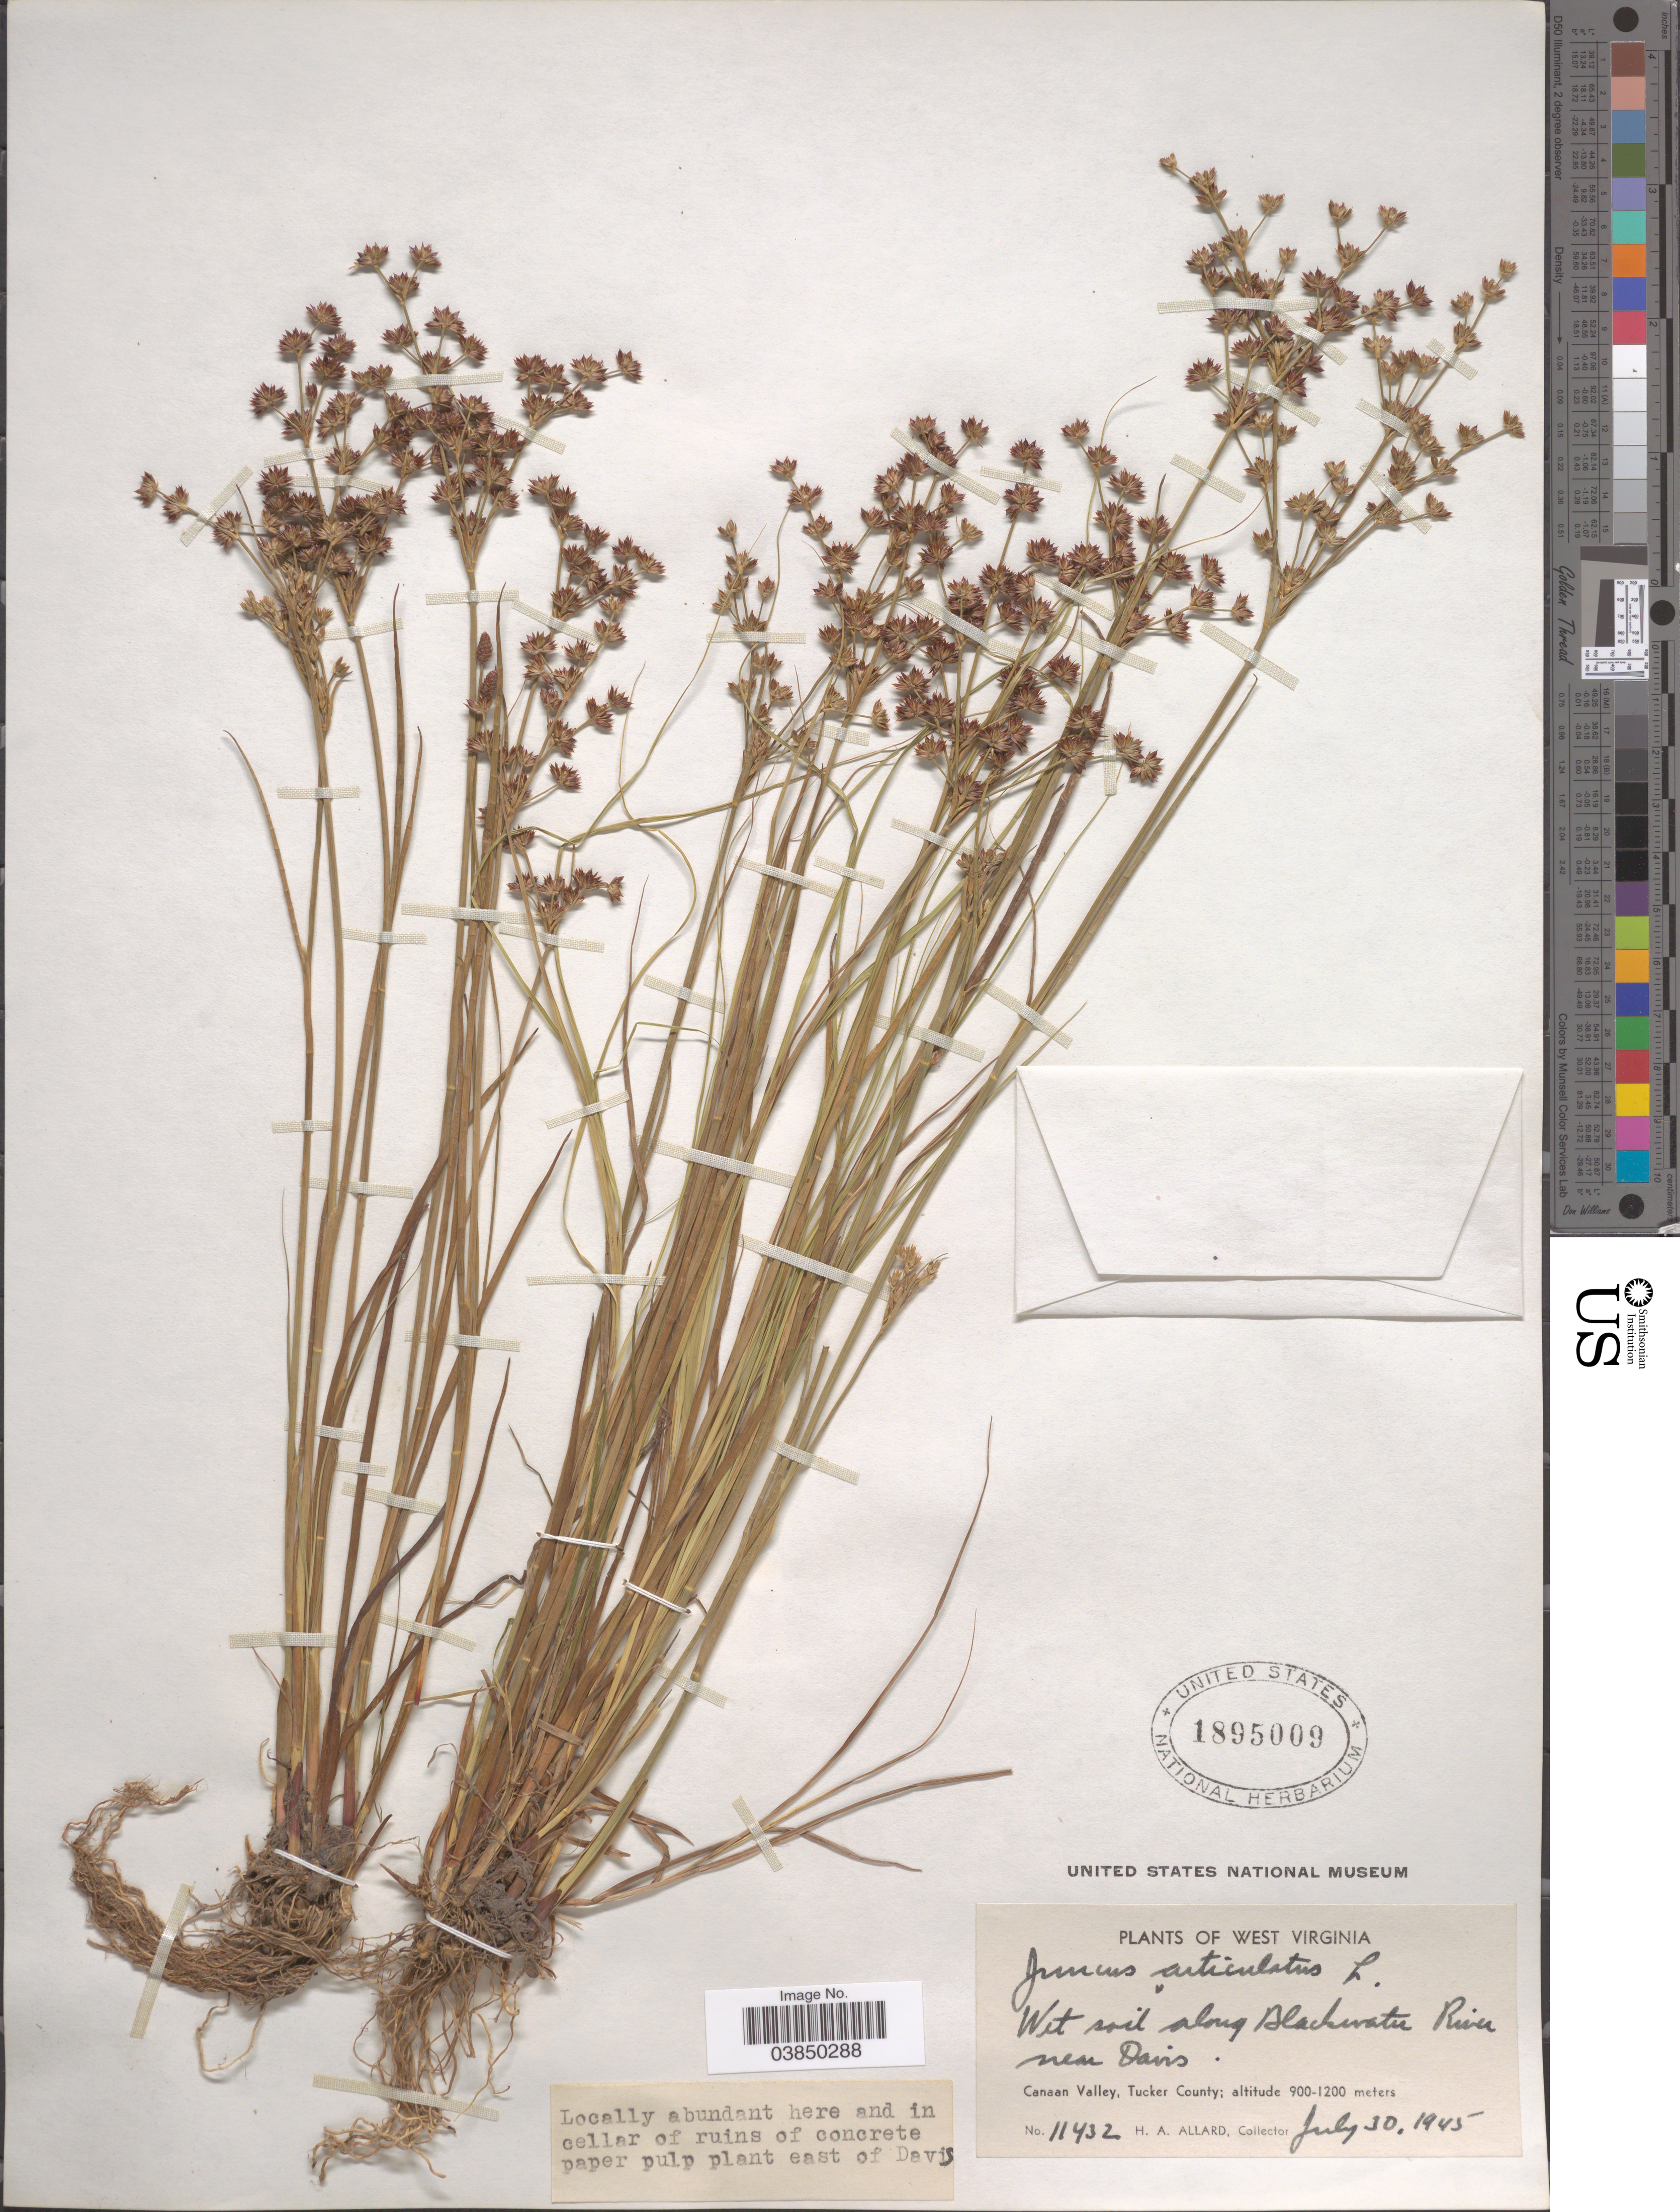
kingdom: Plantae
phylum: Tracheophyta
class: Liliopsida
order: Poales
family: Juncaceae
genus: Juncus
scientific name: Juncus articulatus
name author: L.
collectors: H. A. Allard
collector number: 11432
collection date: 1945-07-30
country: United States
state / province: West Virginia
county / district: Tucker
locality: Along Blackwater River near Davis. Canaan Valley, Tucker County.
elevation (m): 900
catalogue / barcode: US 1895009